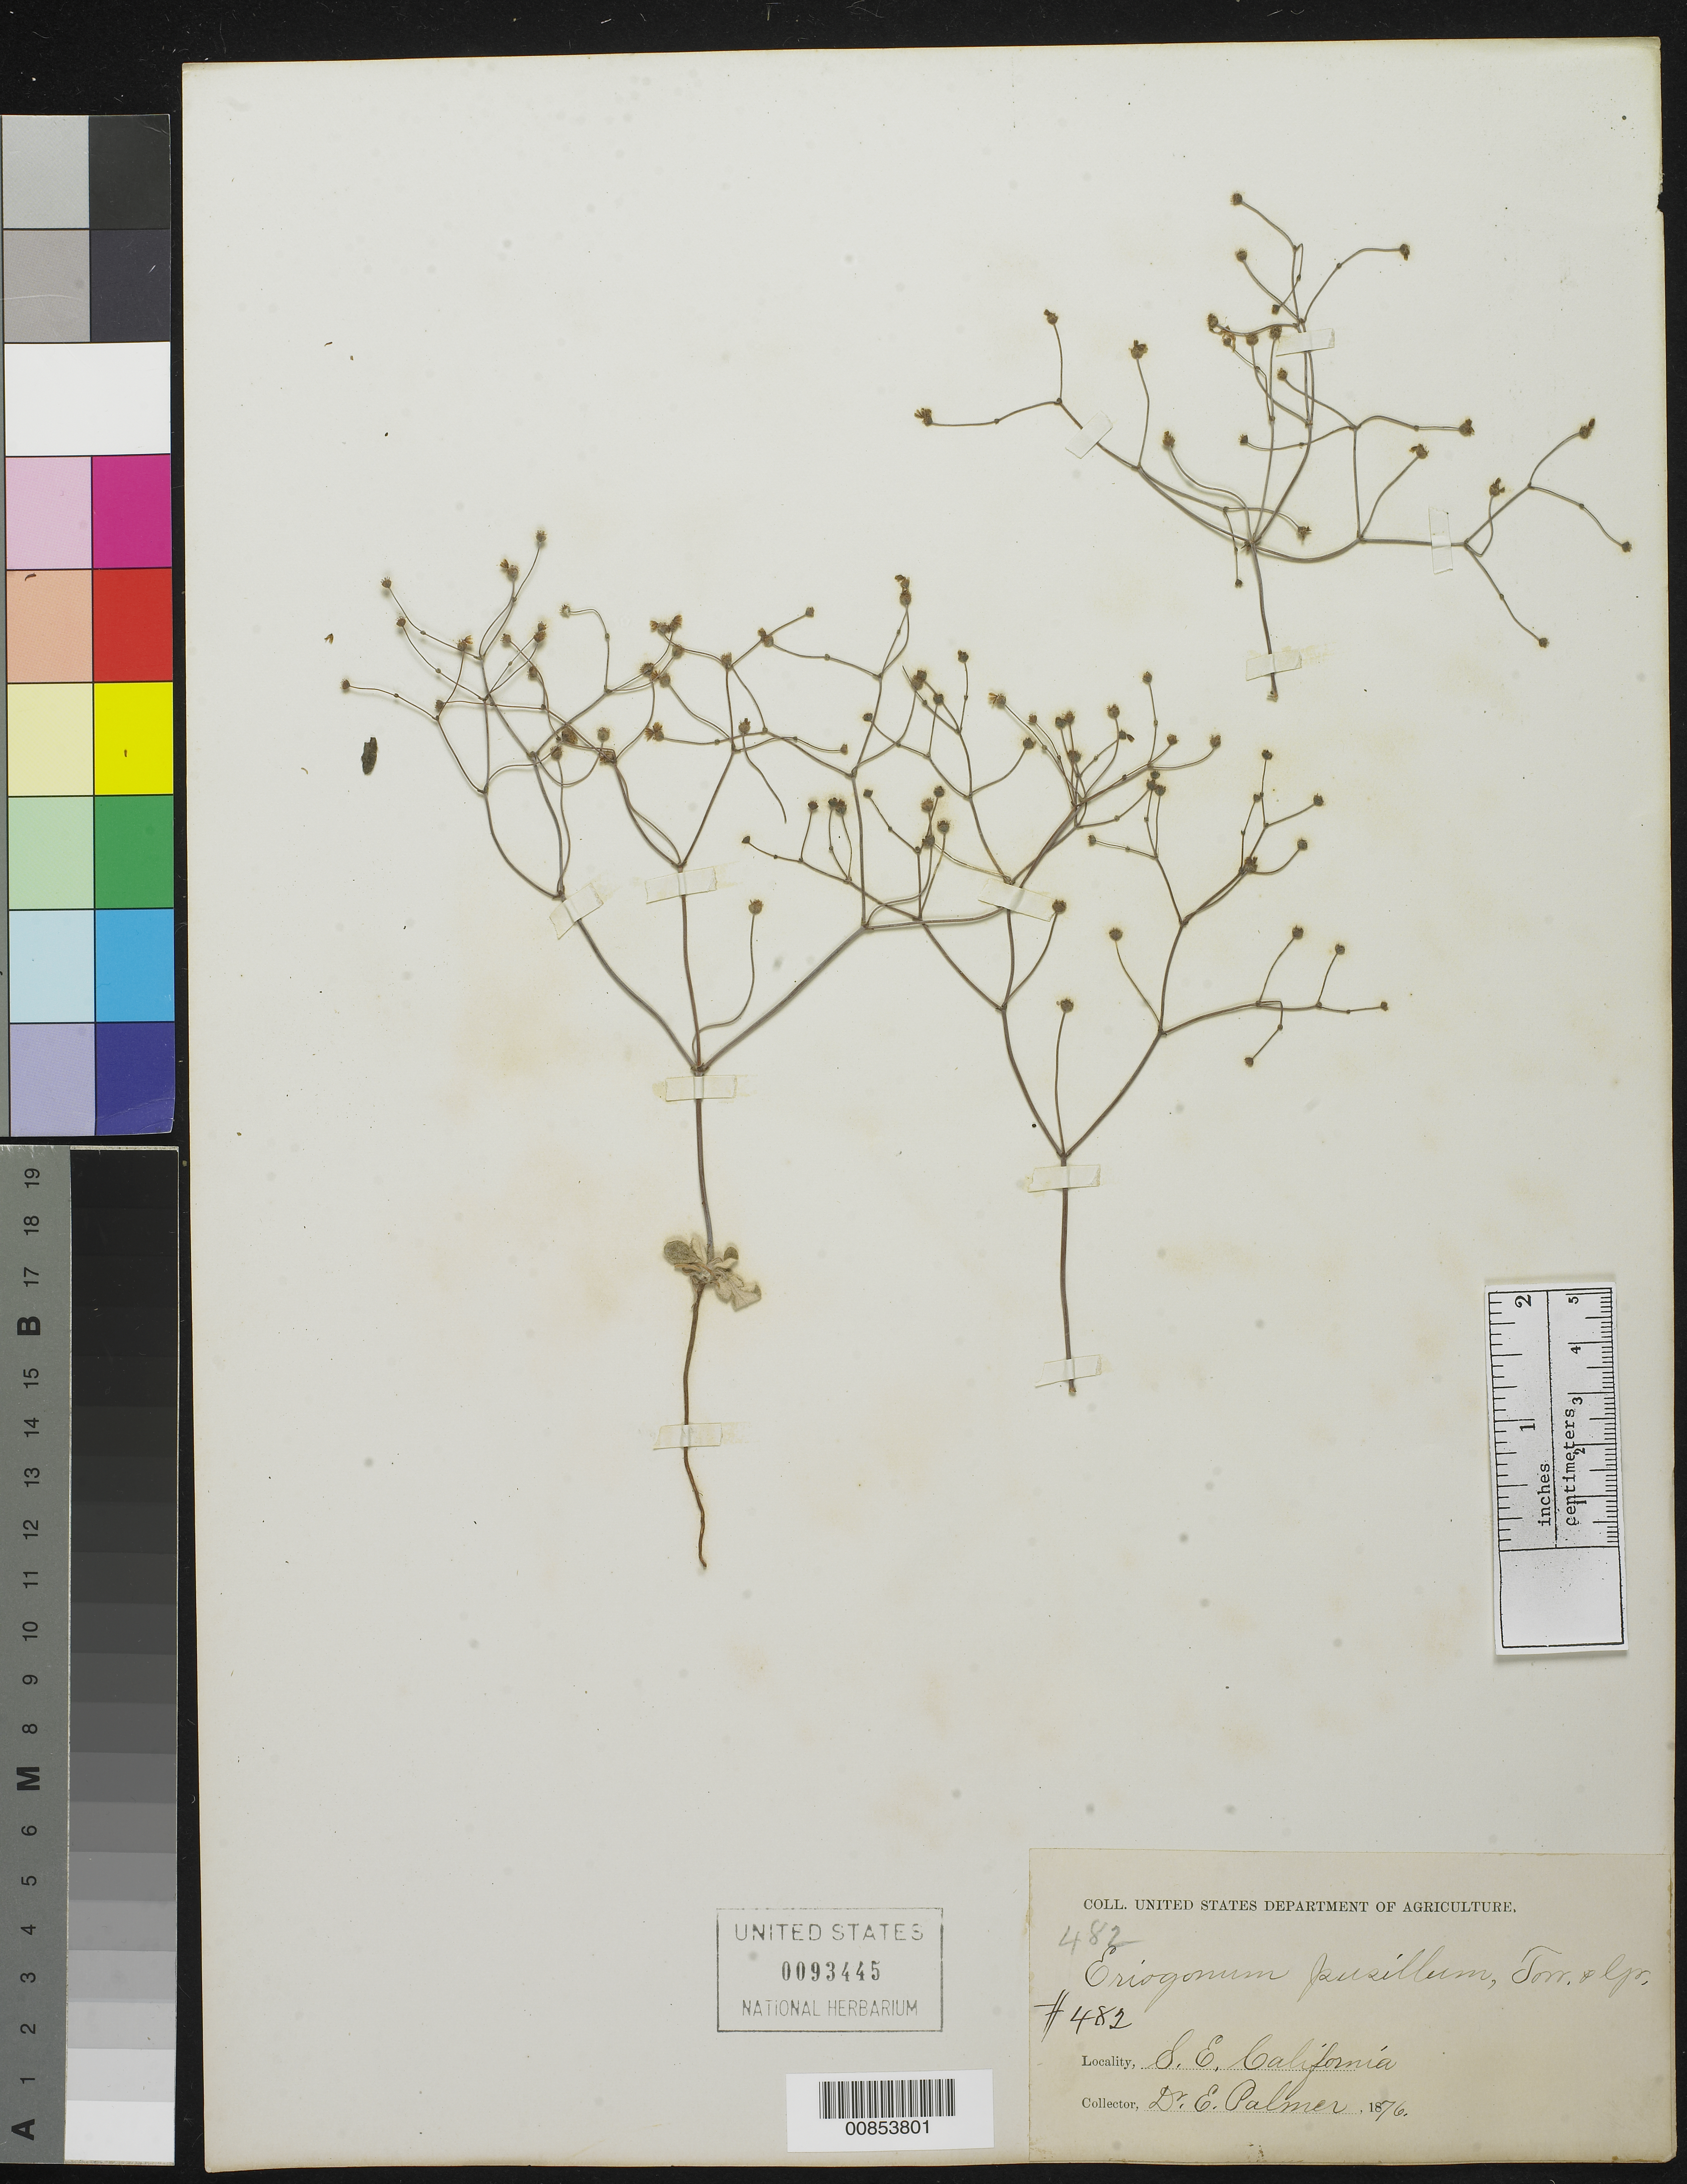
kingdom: Plantae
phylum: Tracheophyta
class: Magnoliopsida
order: Caryophyllales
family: Polygonaceae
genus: Eriogonum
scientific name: Eriogonum pusillum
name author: Torr. & A. Gray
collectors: E. Palmer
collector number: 482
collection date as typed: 1876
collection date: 1876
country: United States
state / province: California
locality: S.E. California.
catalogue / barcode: US 93445